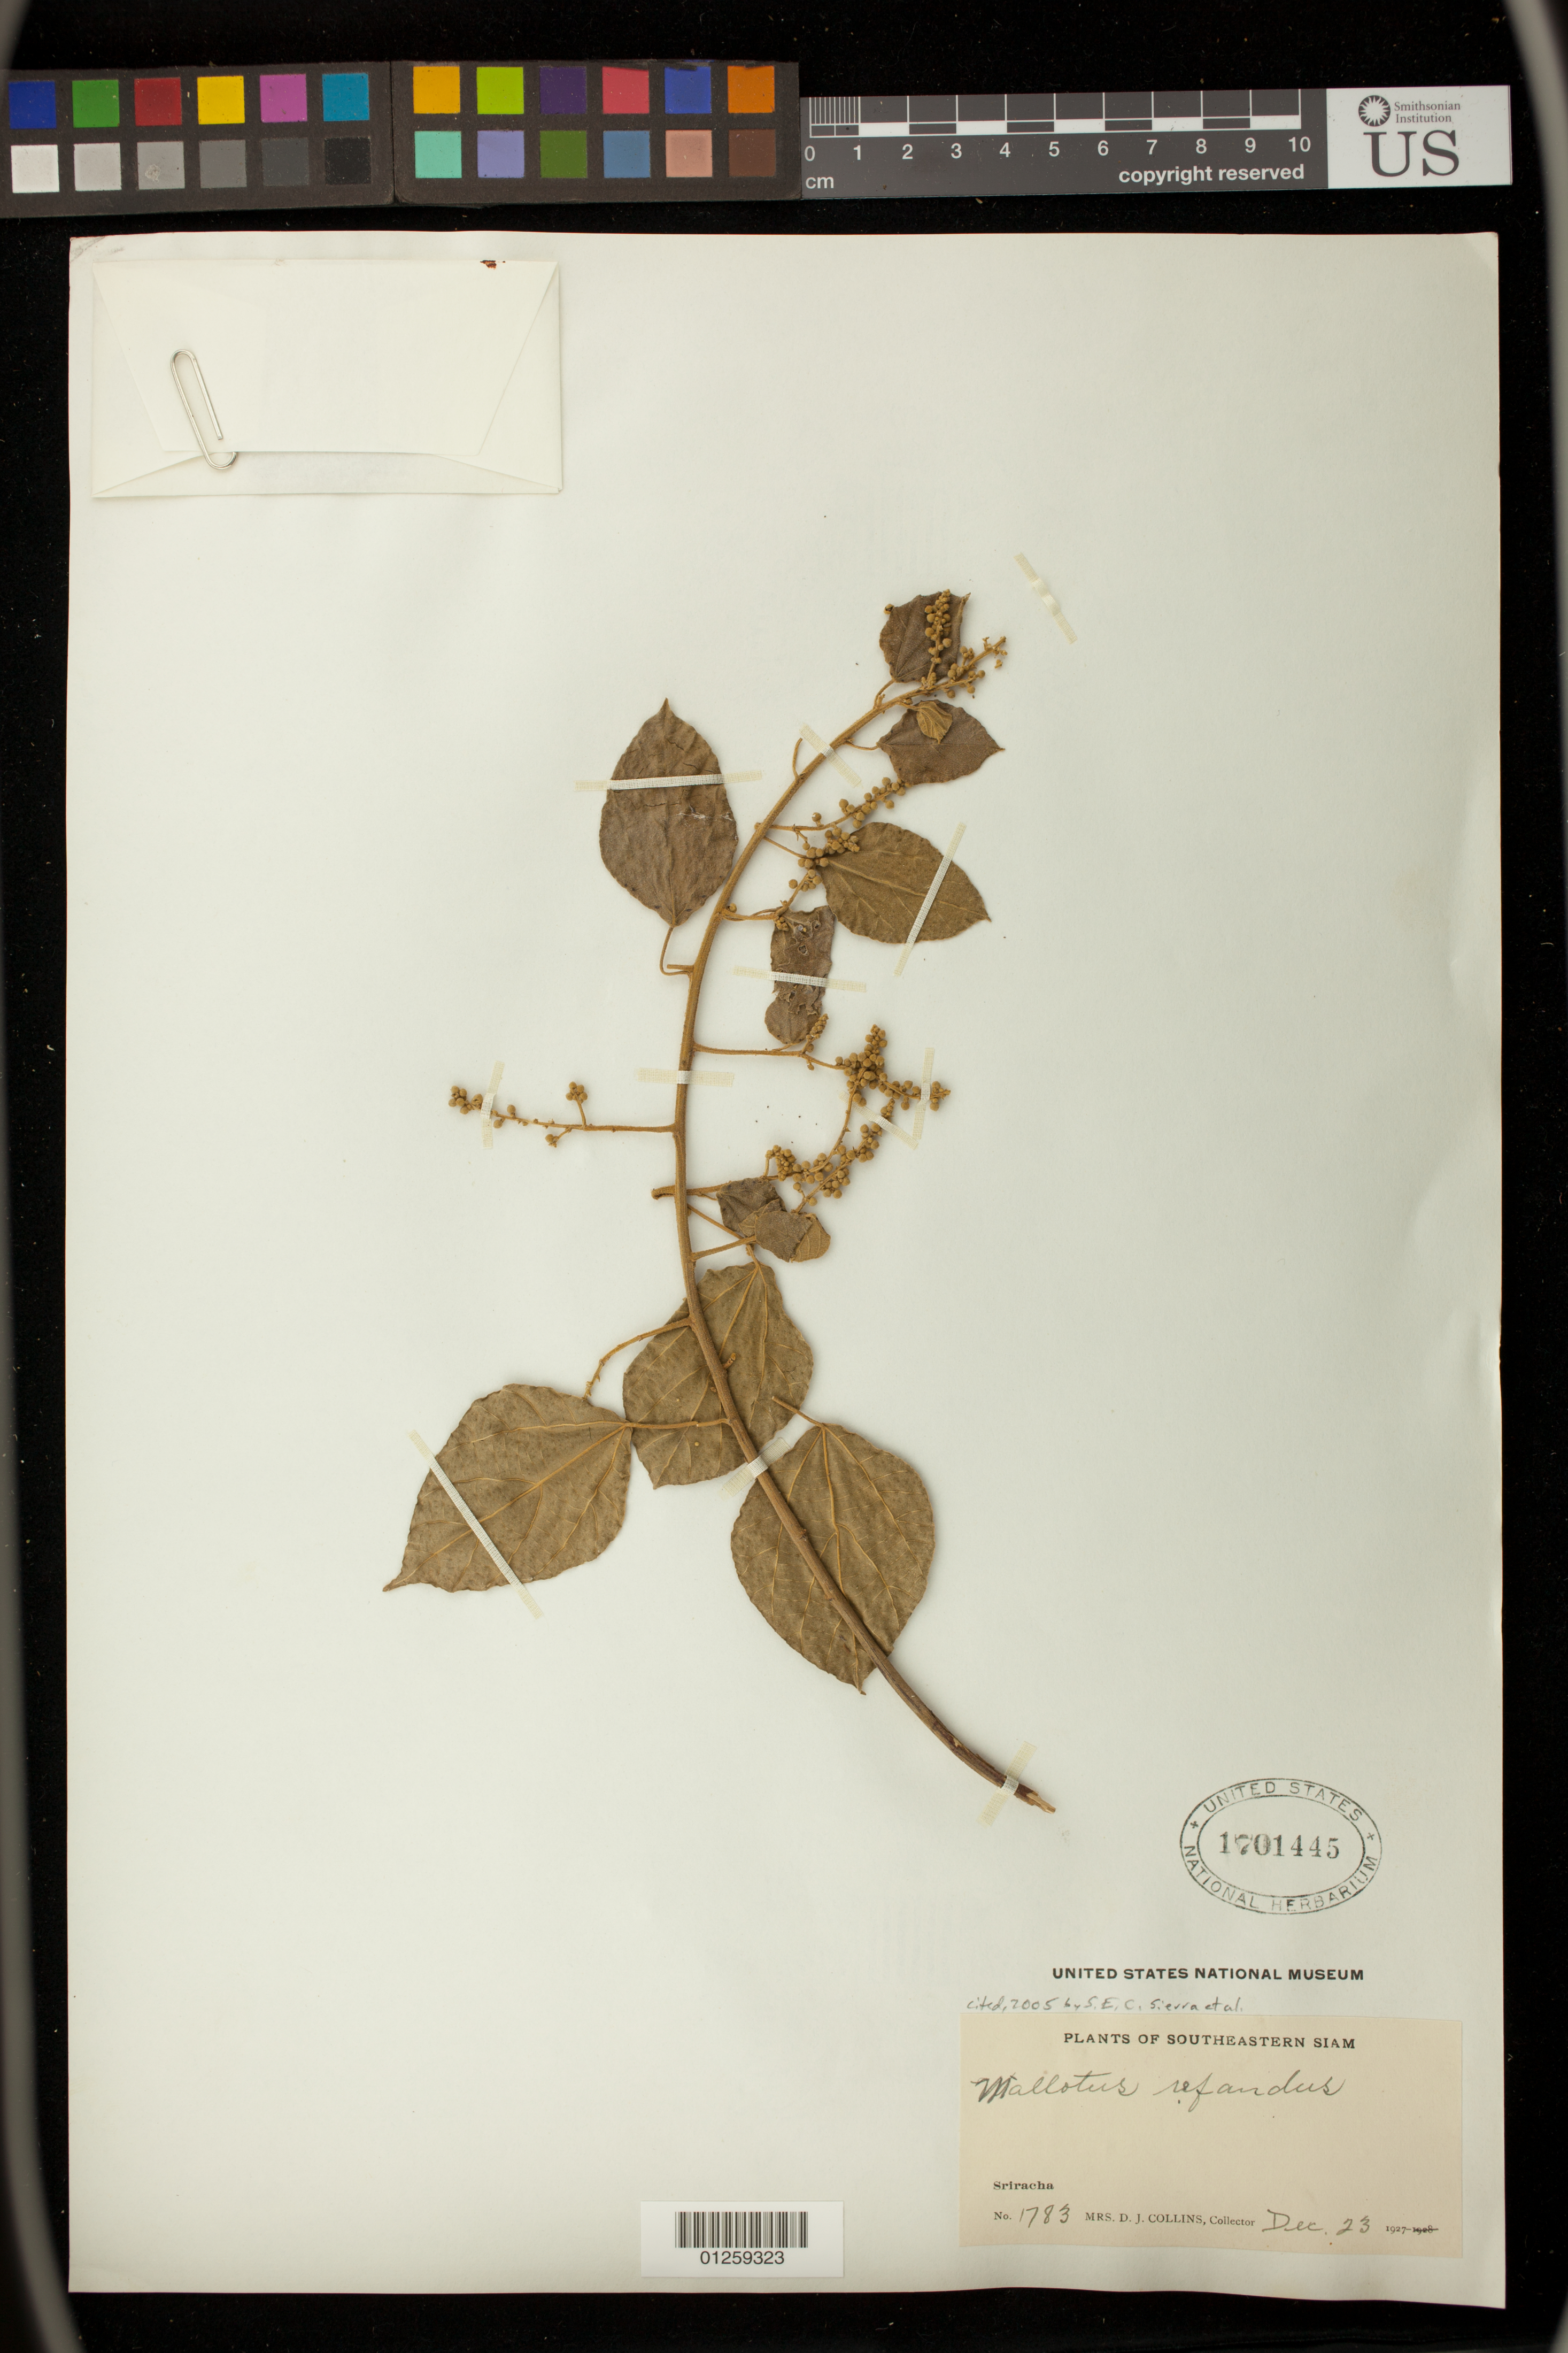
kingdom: Plantae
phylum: Tracheophyta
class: Magnoliopsida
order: Malpighiales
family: Euphorbiaceae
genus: Mallotus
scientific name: Mallotus repandus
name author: (Rottler) Müll. Arg.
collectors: J. Collins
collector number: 1783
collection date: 1927-12-23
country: Thailand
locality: Sriracha, Southeastern Siam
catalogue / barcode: US 1701445